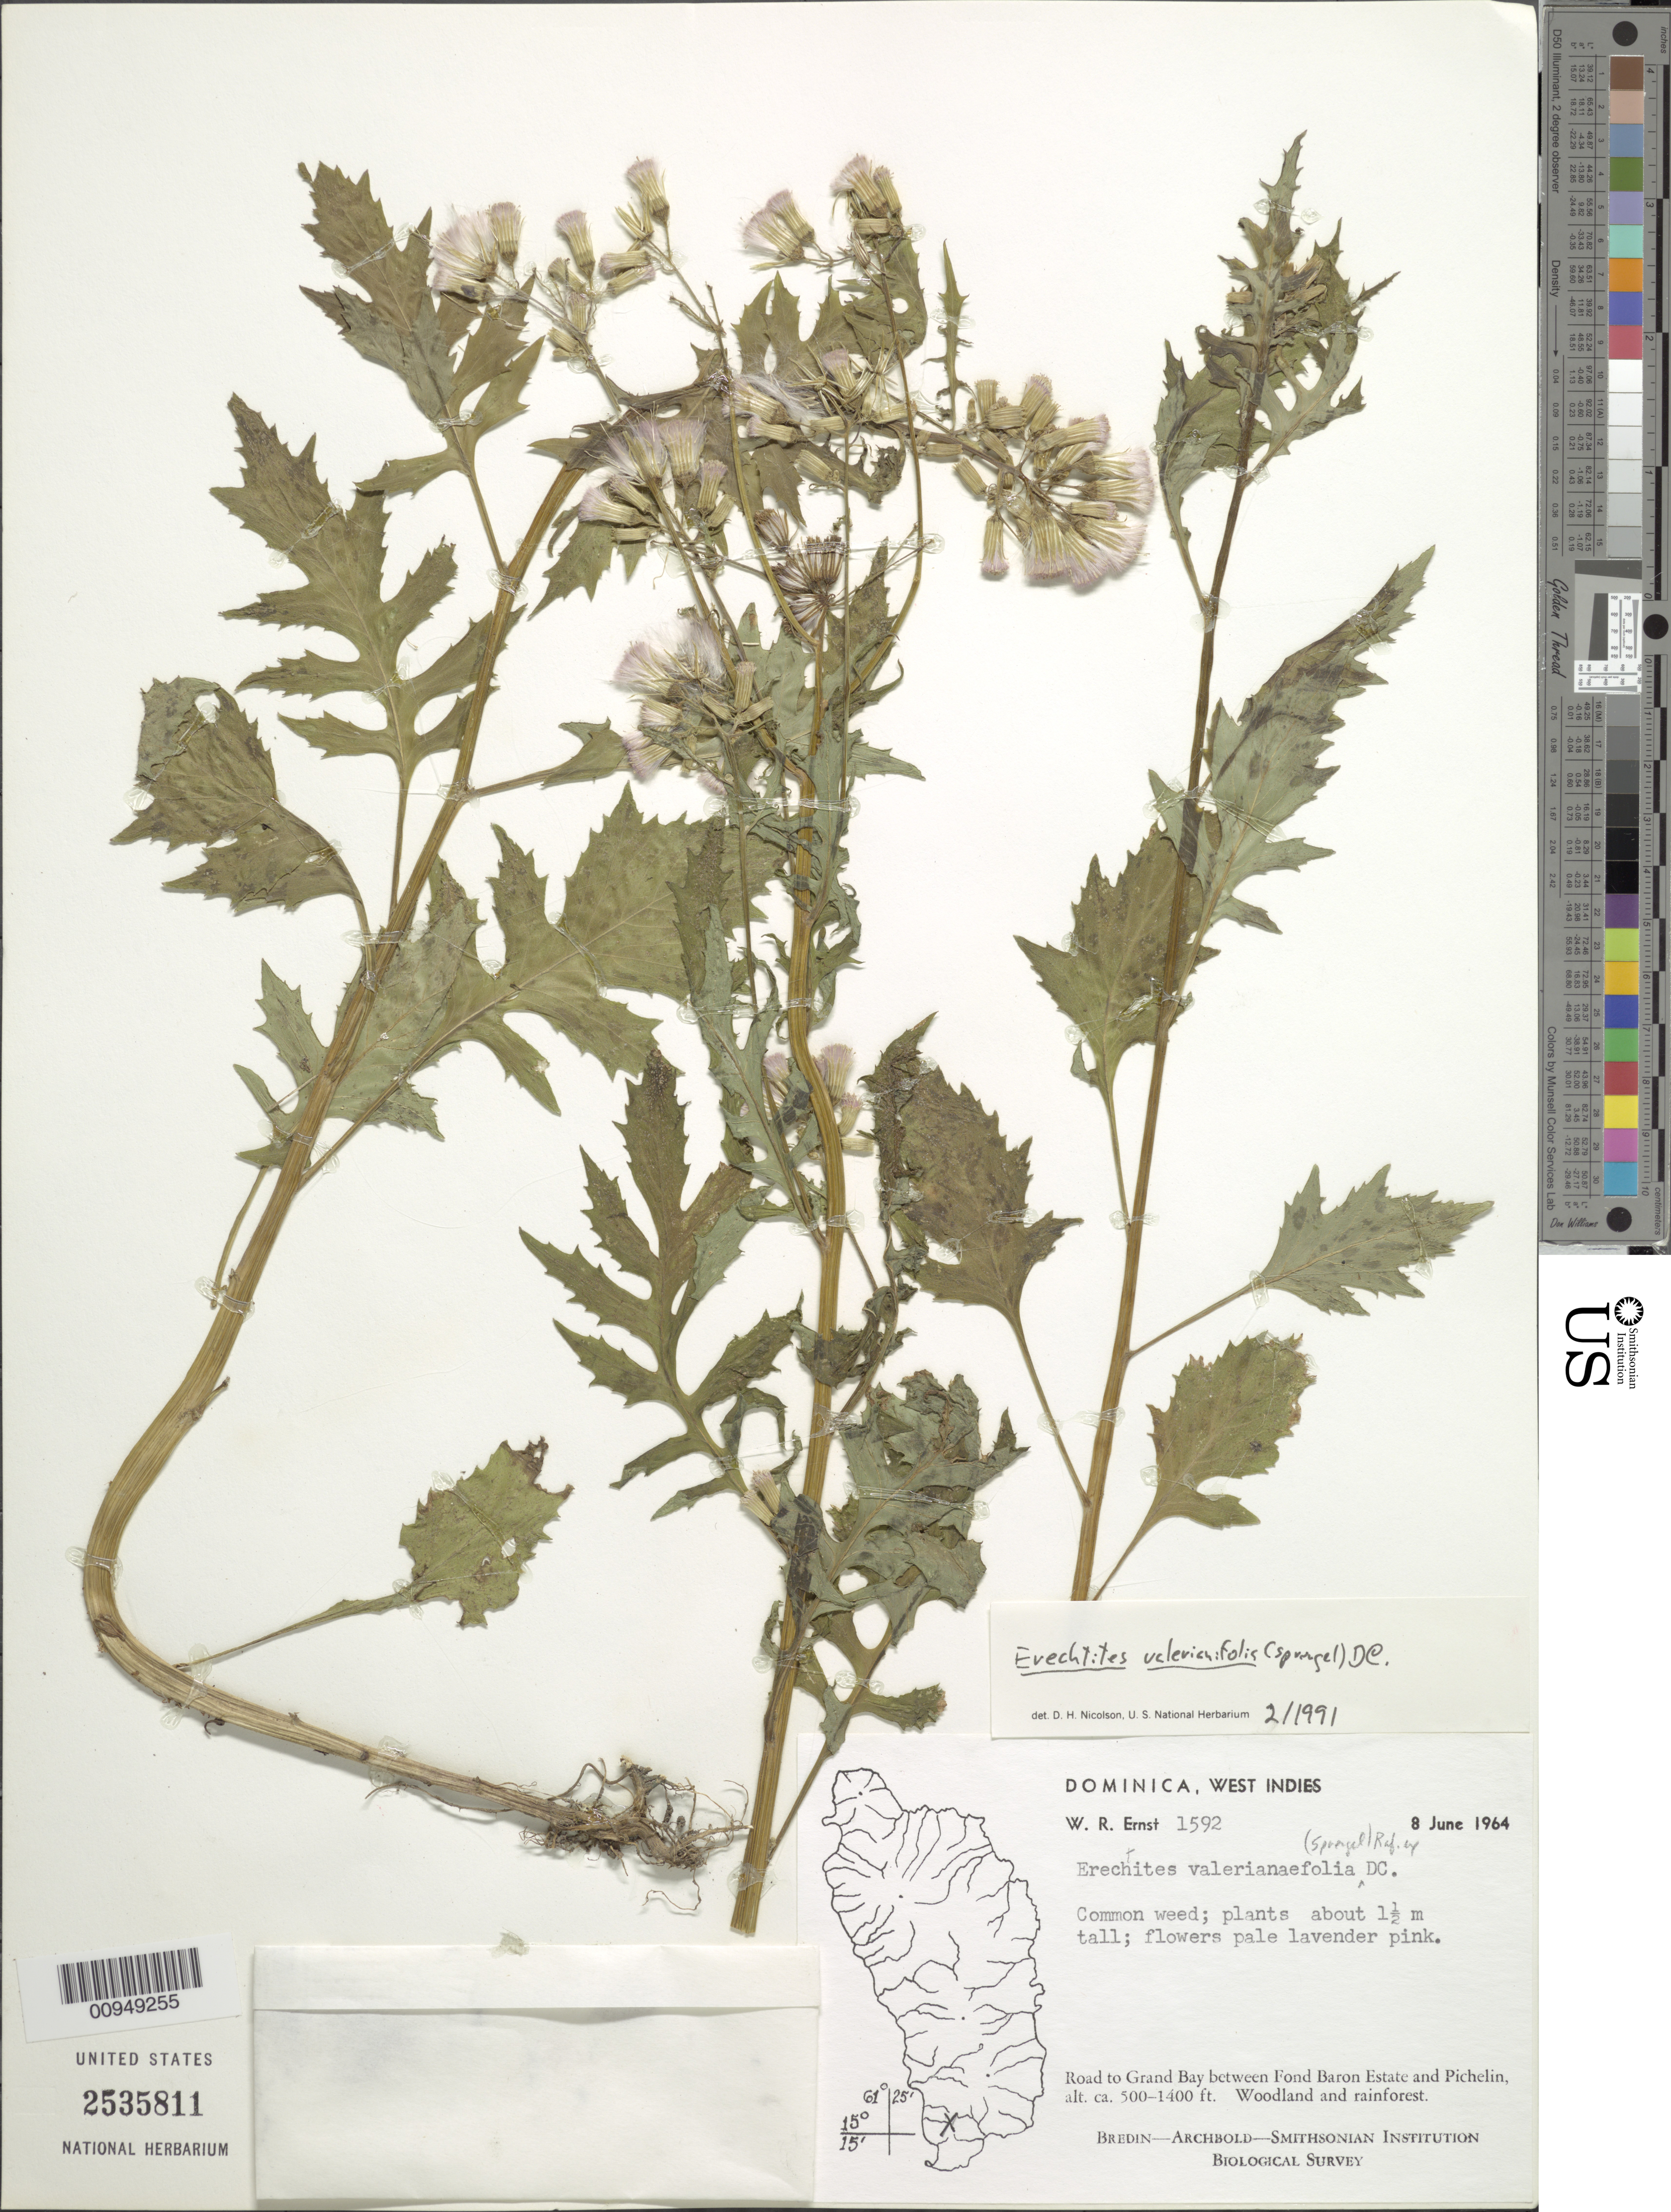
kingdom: Plantae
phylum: Tracheophyta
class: Magnoliopsida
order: Asterales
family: Asteraceae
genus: Erechtites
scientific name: Erechtites valerianifolius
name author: (Link ex Spreng.) DC.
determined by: Nicolson, Dan H.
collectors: W. R. Ernst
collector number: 1592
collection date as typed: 08 Jun 1964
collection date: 1964-06-08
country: Dominica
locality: Road to Gran Bay between Fond Baron Estate and Pichelin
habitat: Woodland and rainforest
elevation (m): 152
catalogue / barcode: US 2535811